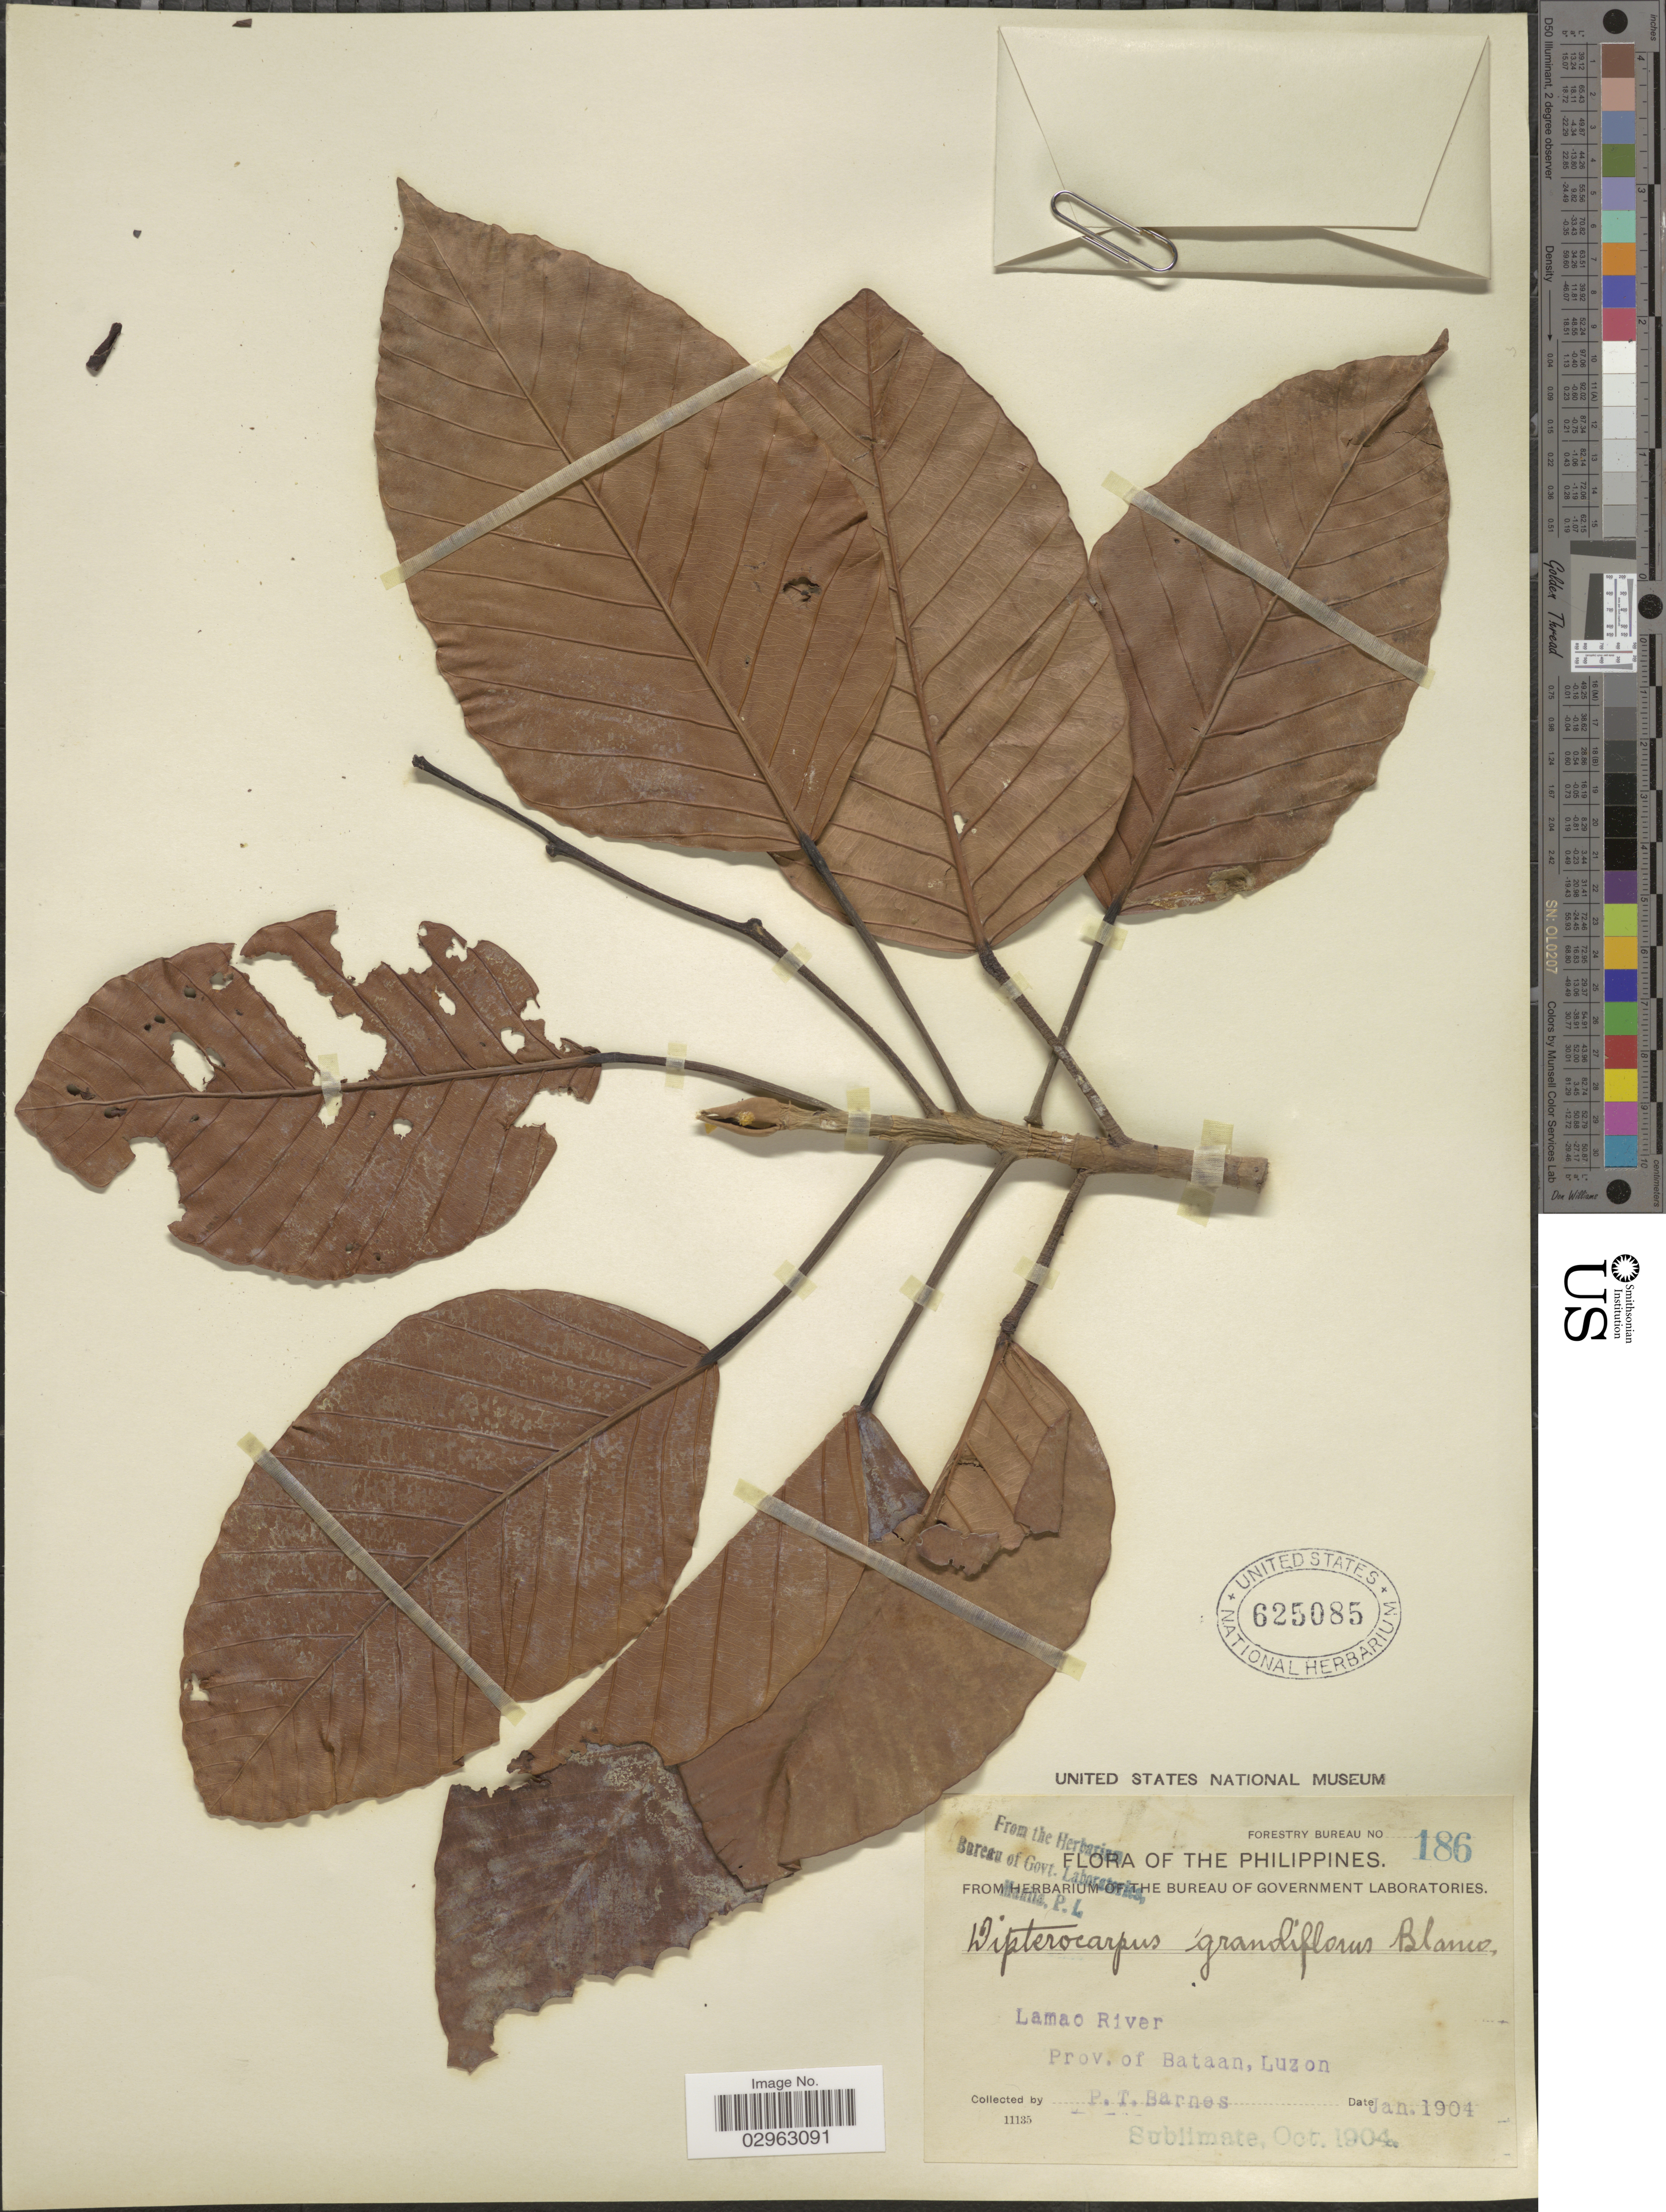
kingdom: Plantae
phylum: Tracheophyta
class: Magnoliopsida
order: Malvales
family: Dipterocarpaceae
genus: Dipterocarpus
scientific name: Dipterocarpus grandiflorus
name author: (Blanco) Blanco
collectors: P. Barnes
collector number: Forestry Bureau 186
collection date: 1904-01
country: Philippines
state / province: Central Luzon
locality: Lamao River, Prov. of Bataan, Luzon.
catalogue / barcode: US 625085